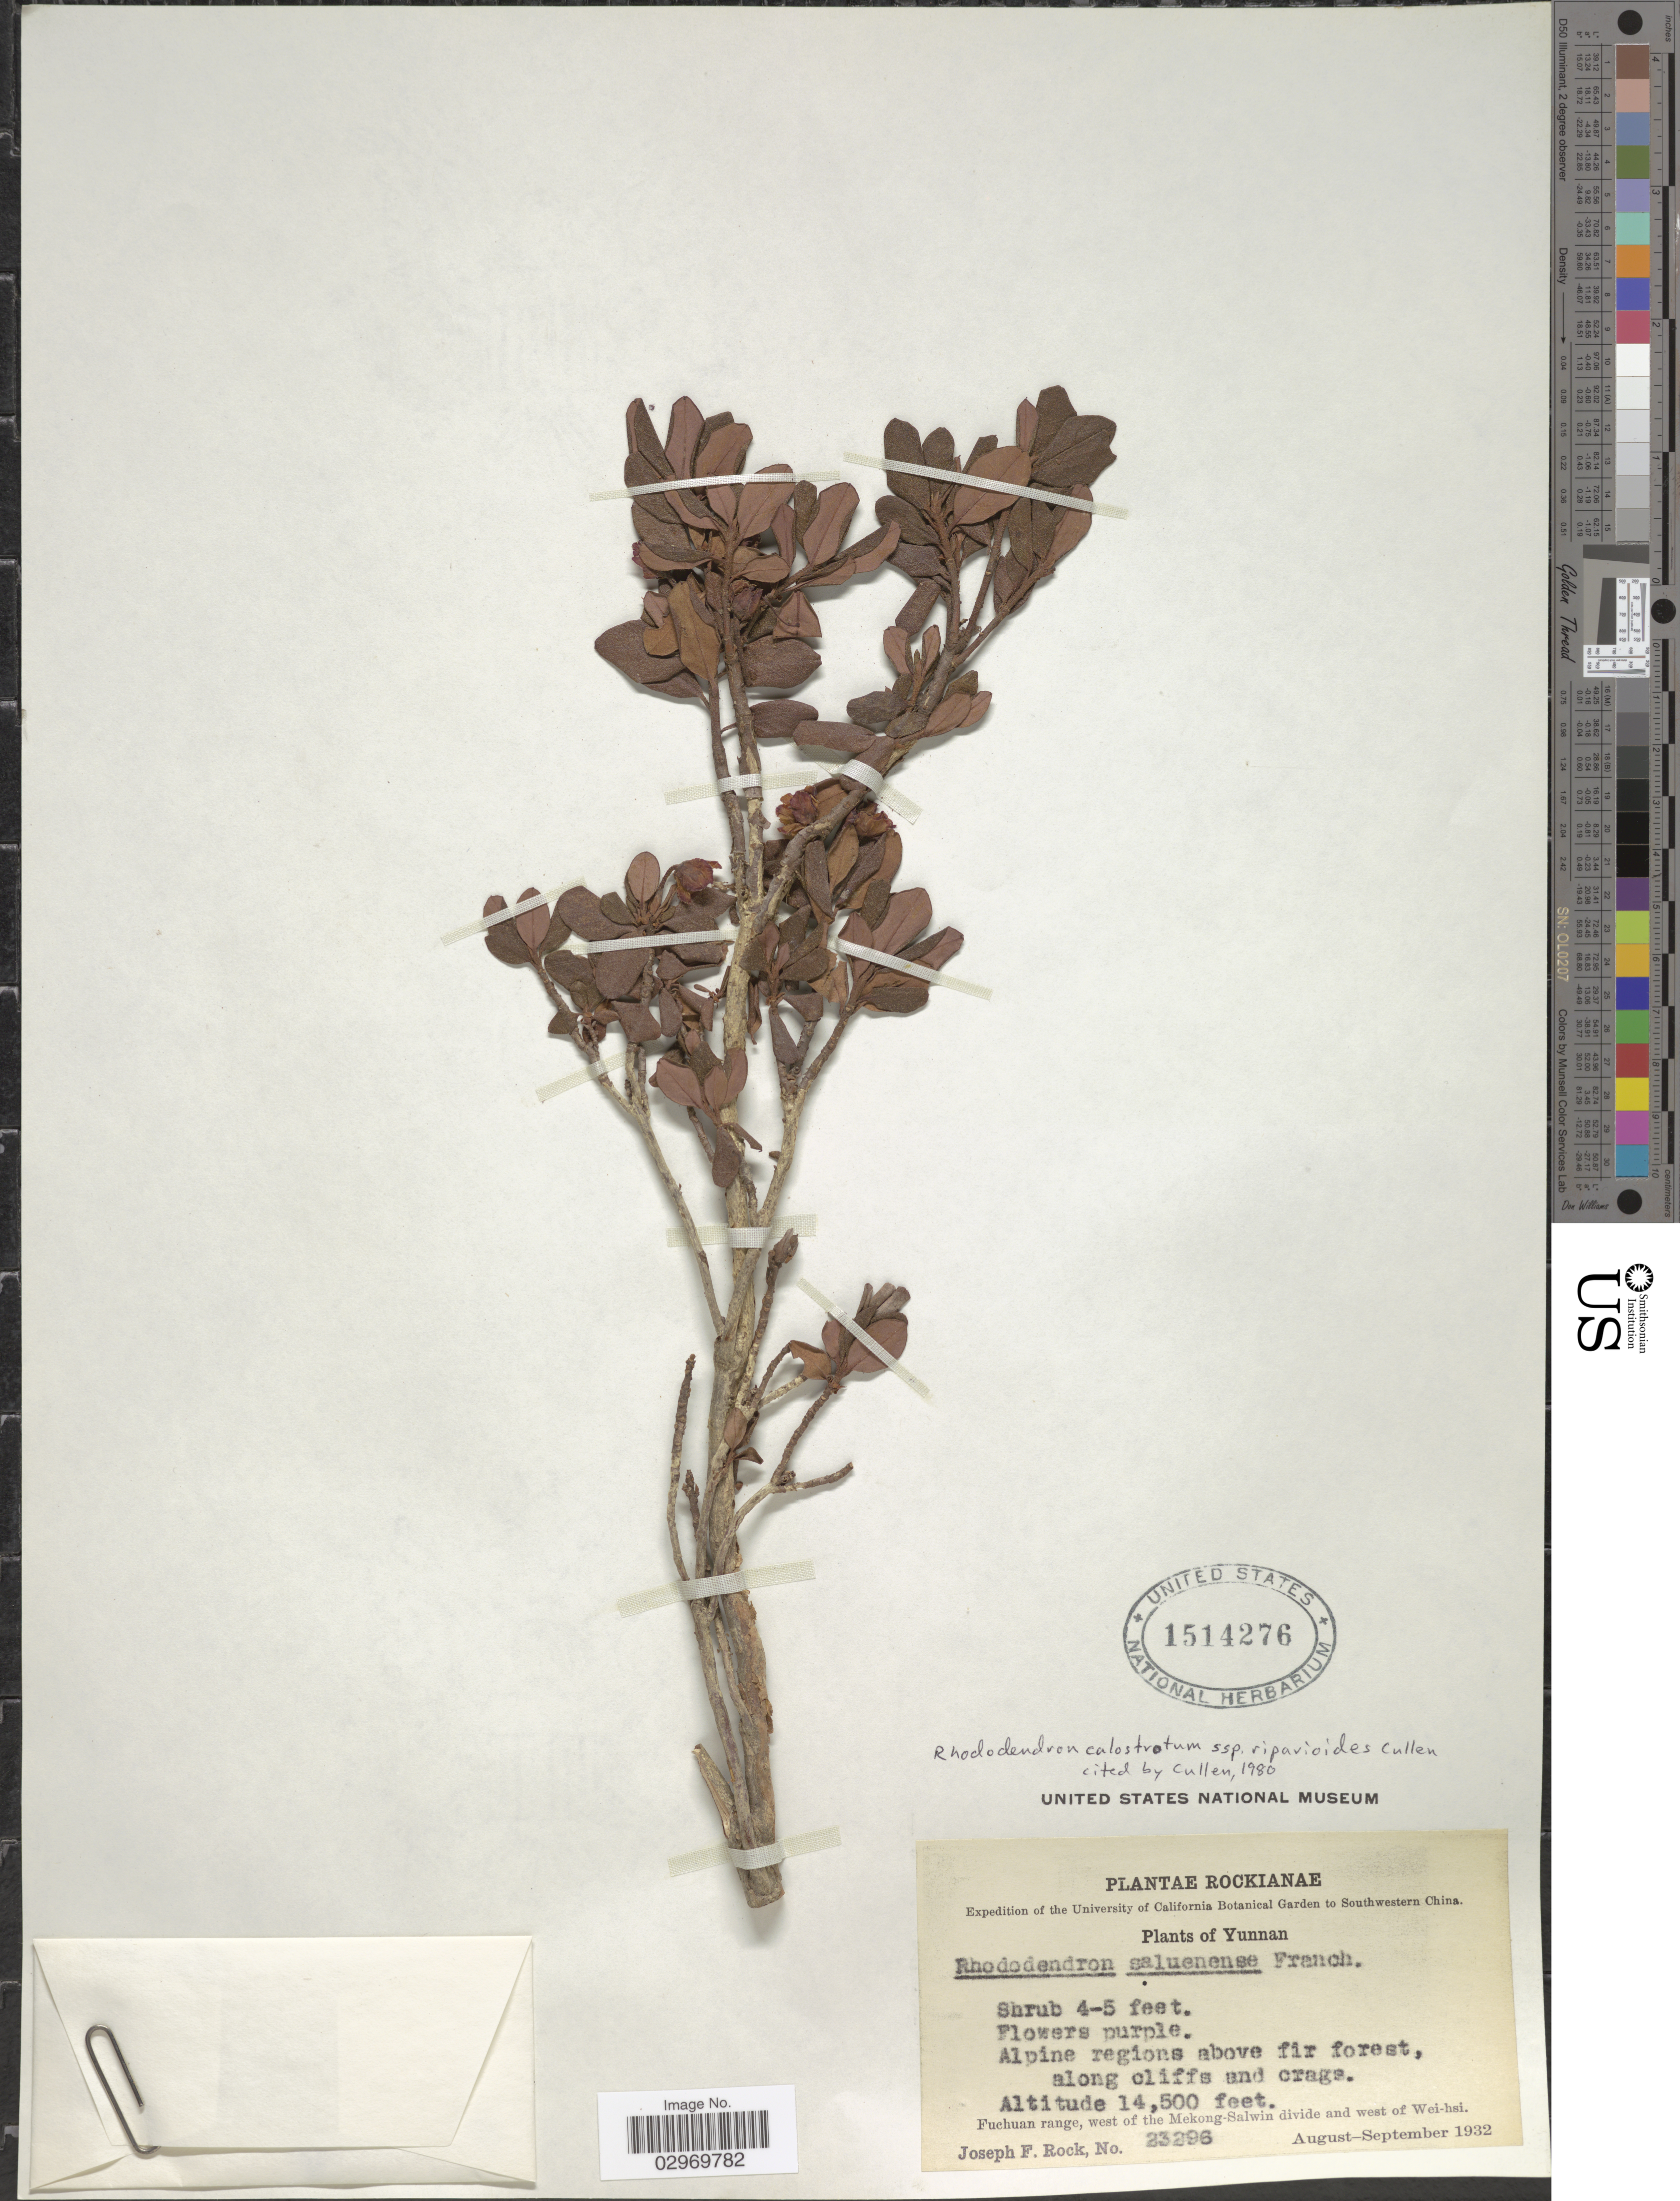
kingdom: Plantae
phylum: Tracheophyta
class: Magnoliopsida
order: Ericales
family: Ericaceae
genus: Rhododendron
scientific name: Rhododendron calostrotum subsp. riparioides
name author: Cullen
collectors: J. F. Rock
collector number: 23296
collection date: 1932-08/1932-09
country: China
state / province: Yunnan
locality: Southwestern China. Alpine regions above fir forest, along cliffs and crags. Fuchuan range, west of the Mekong-Salwin divide and west of Wei-Hsi.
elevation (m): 4420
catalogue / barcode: US 1514276